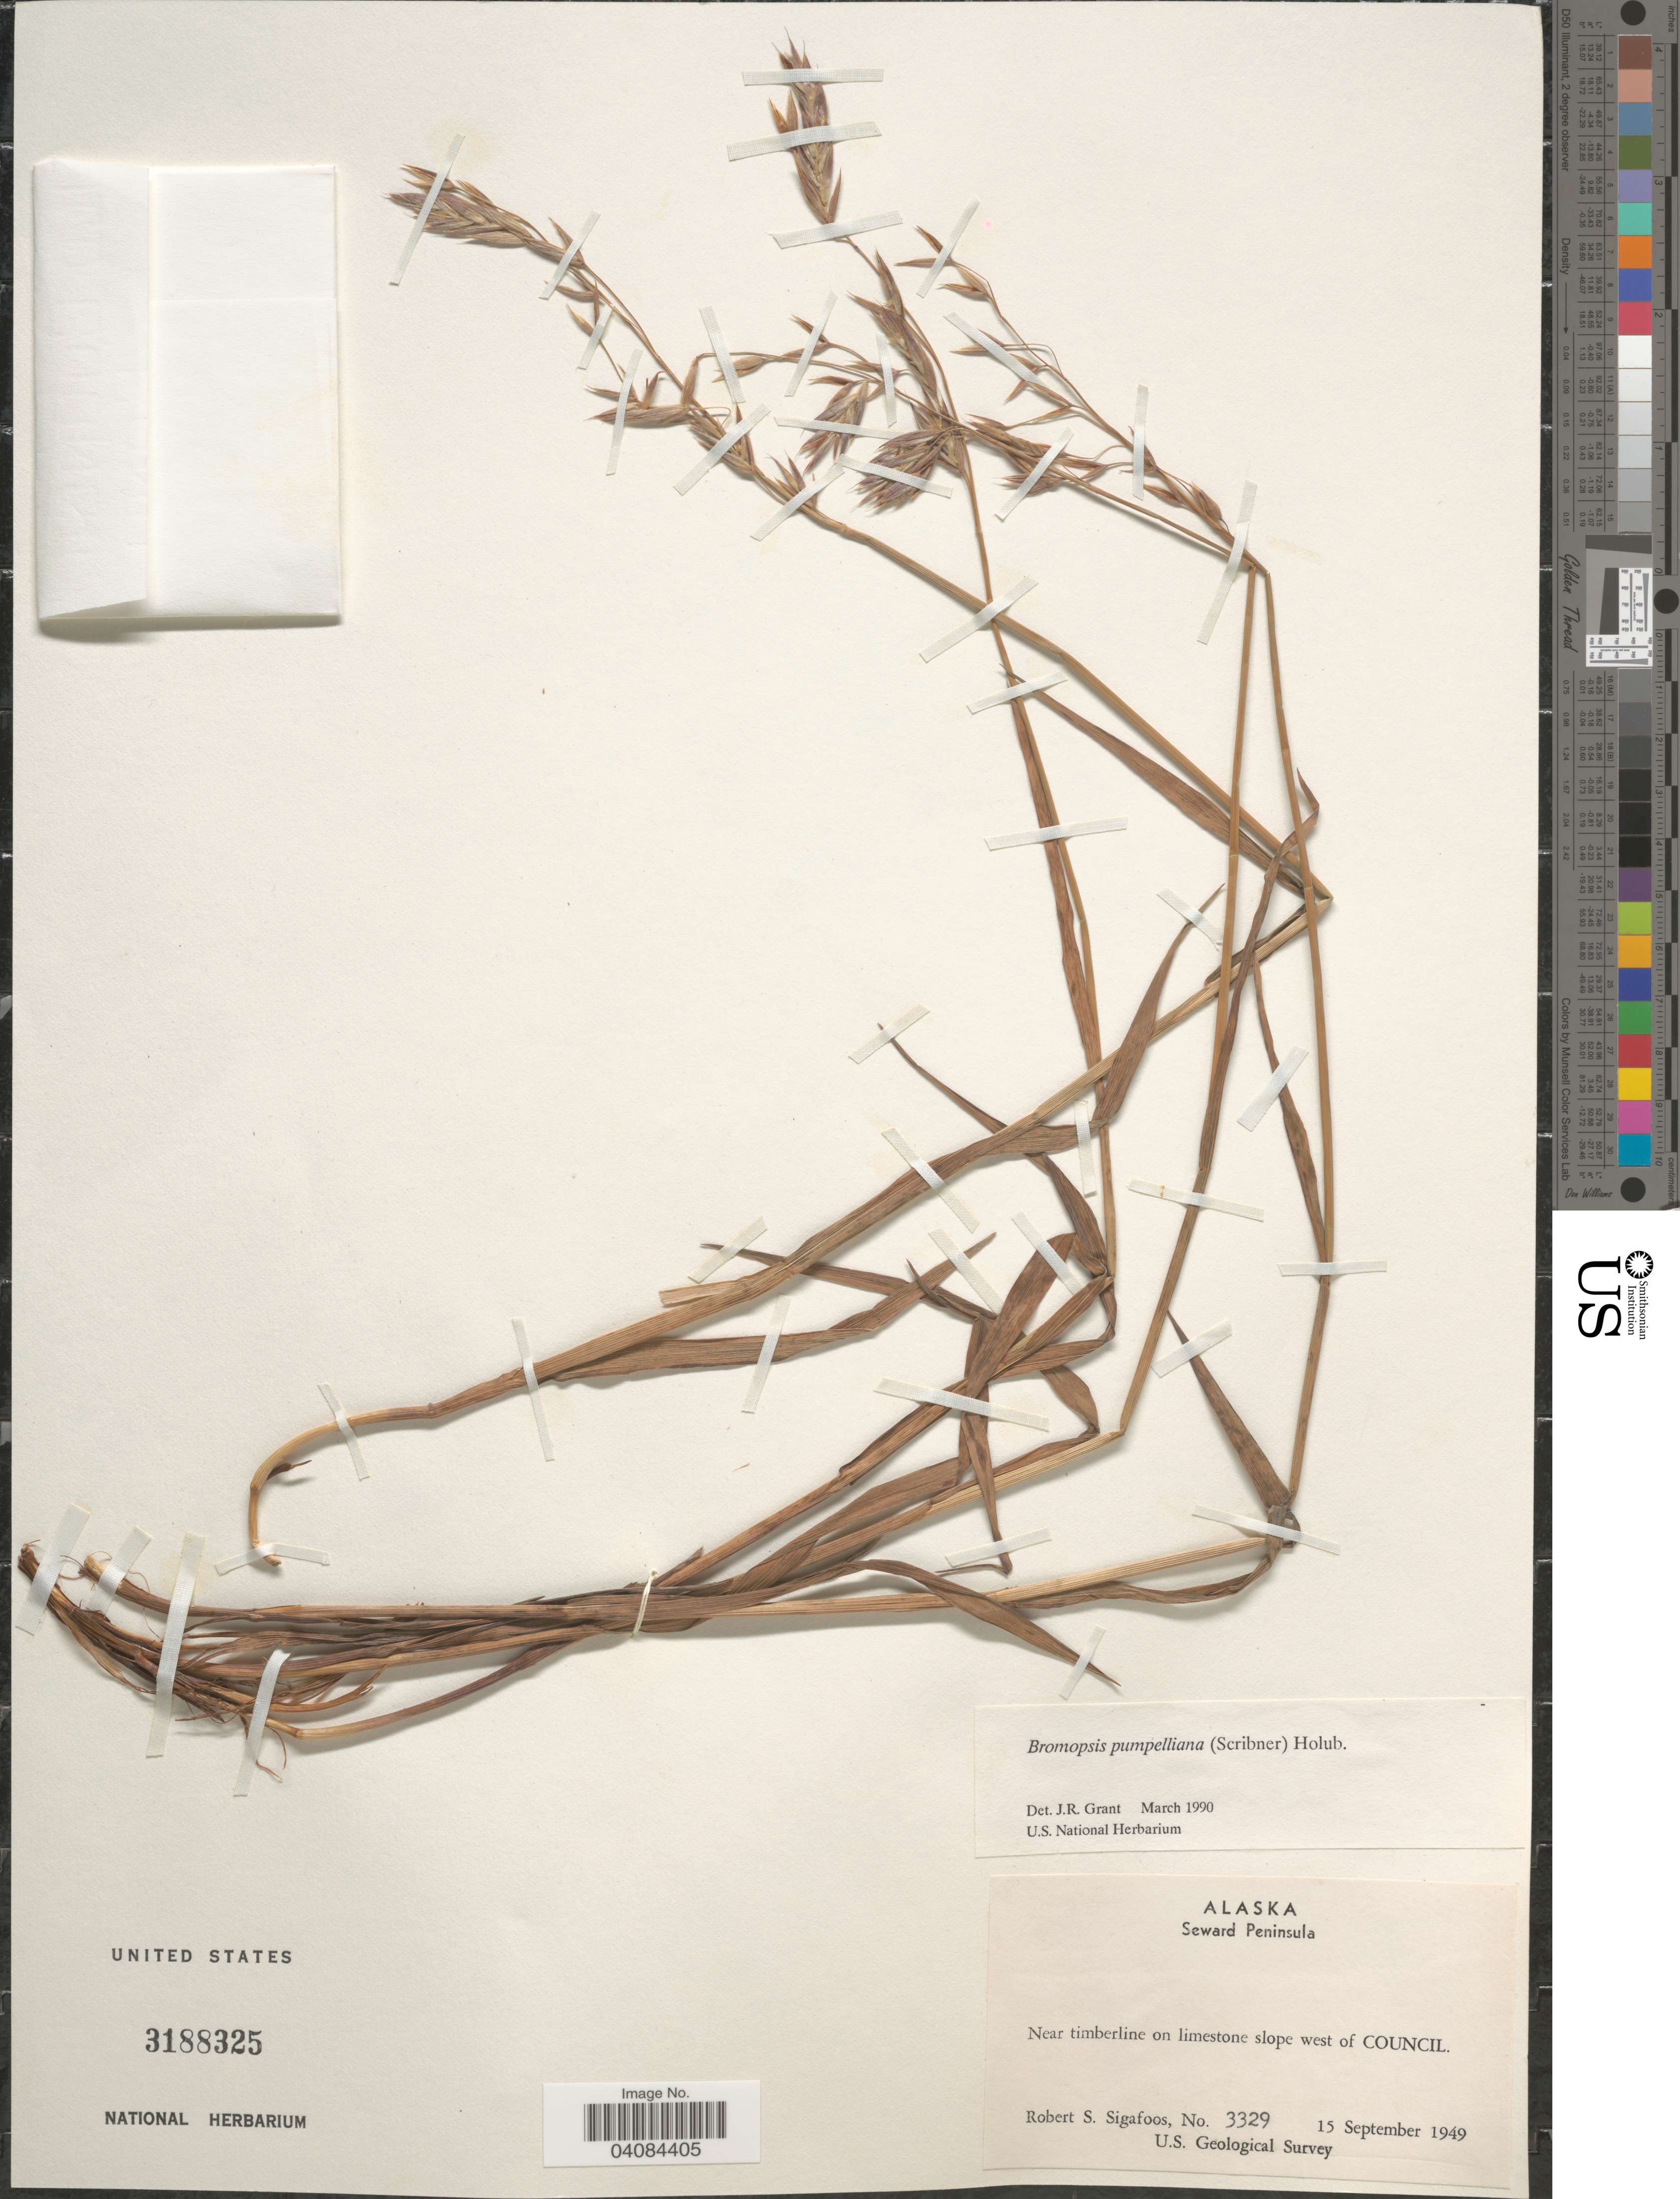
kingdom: Plantae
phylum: Tracheophyta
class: Liliopsida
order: Poales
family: Poaceae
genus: Bromus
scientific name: Bromus pumpellianus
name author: Scribn.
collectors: R. Sigafoos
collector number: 3329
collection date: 1949-09-15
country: United States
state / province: Alaska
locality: Seward Peninsula. Near timberline on limestone slope west of Council. U.S. Geological Survey.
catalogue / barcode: US 3188325